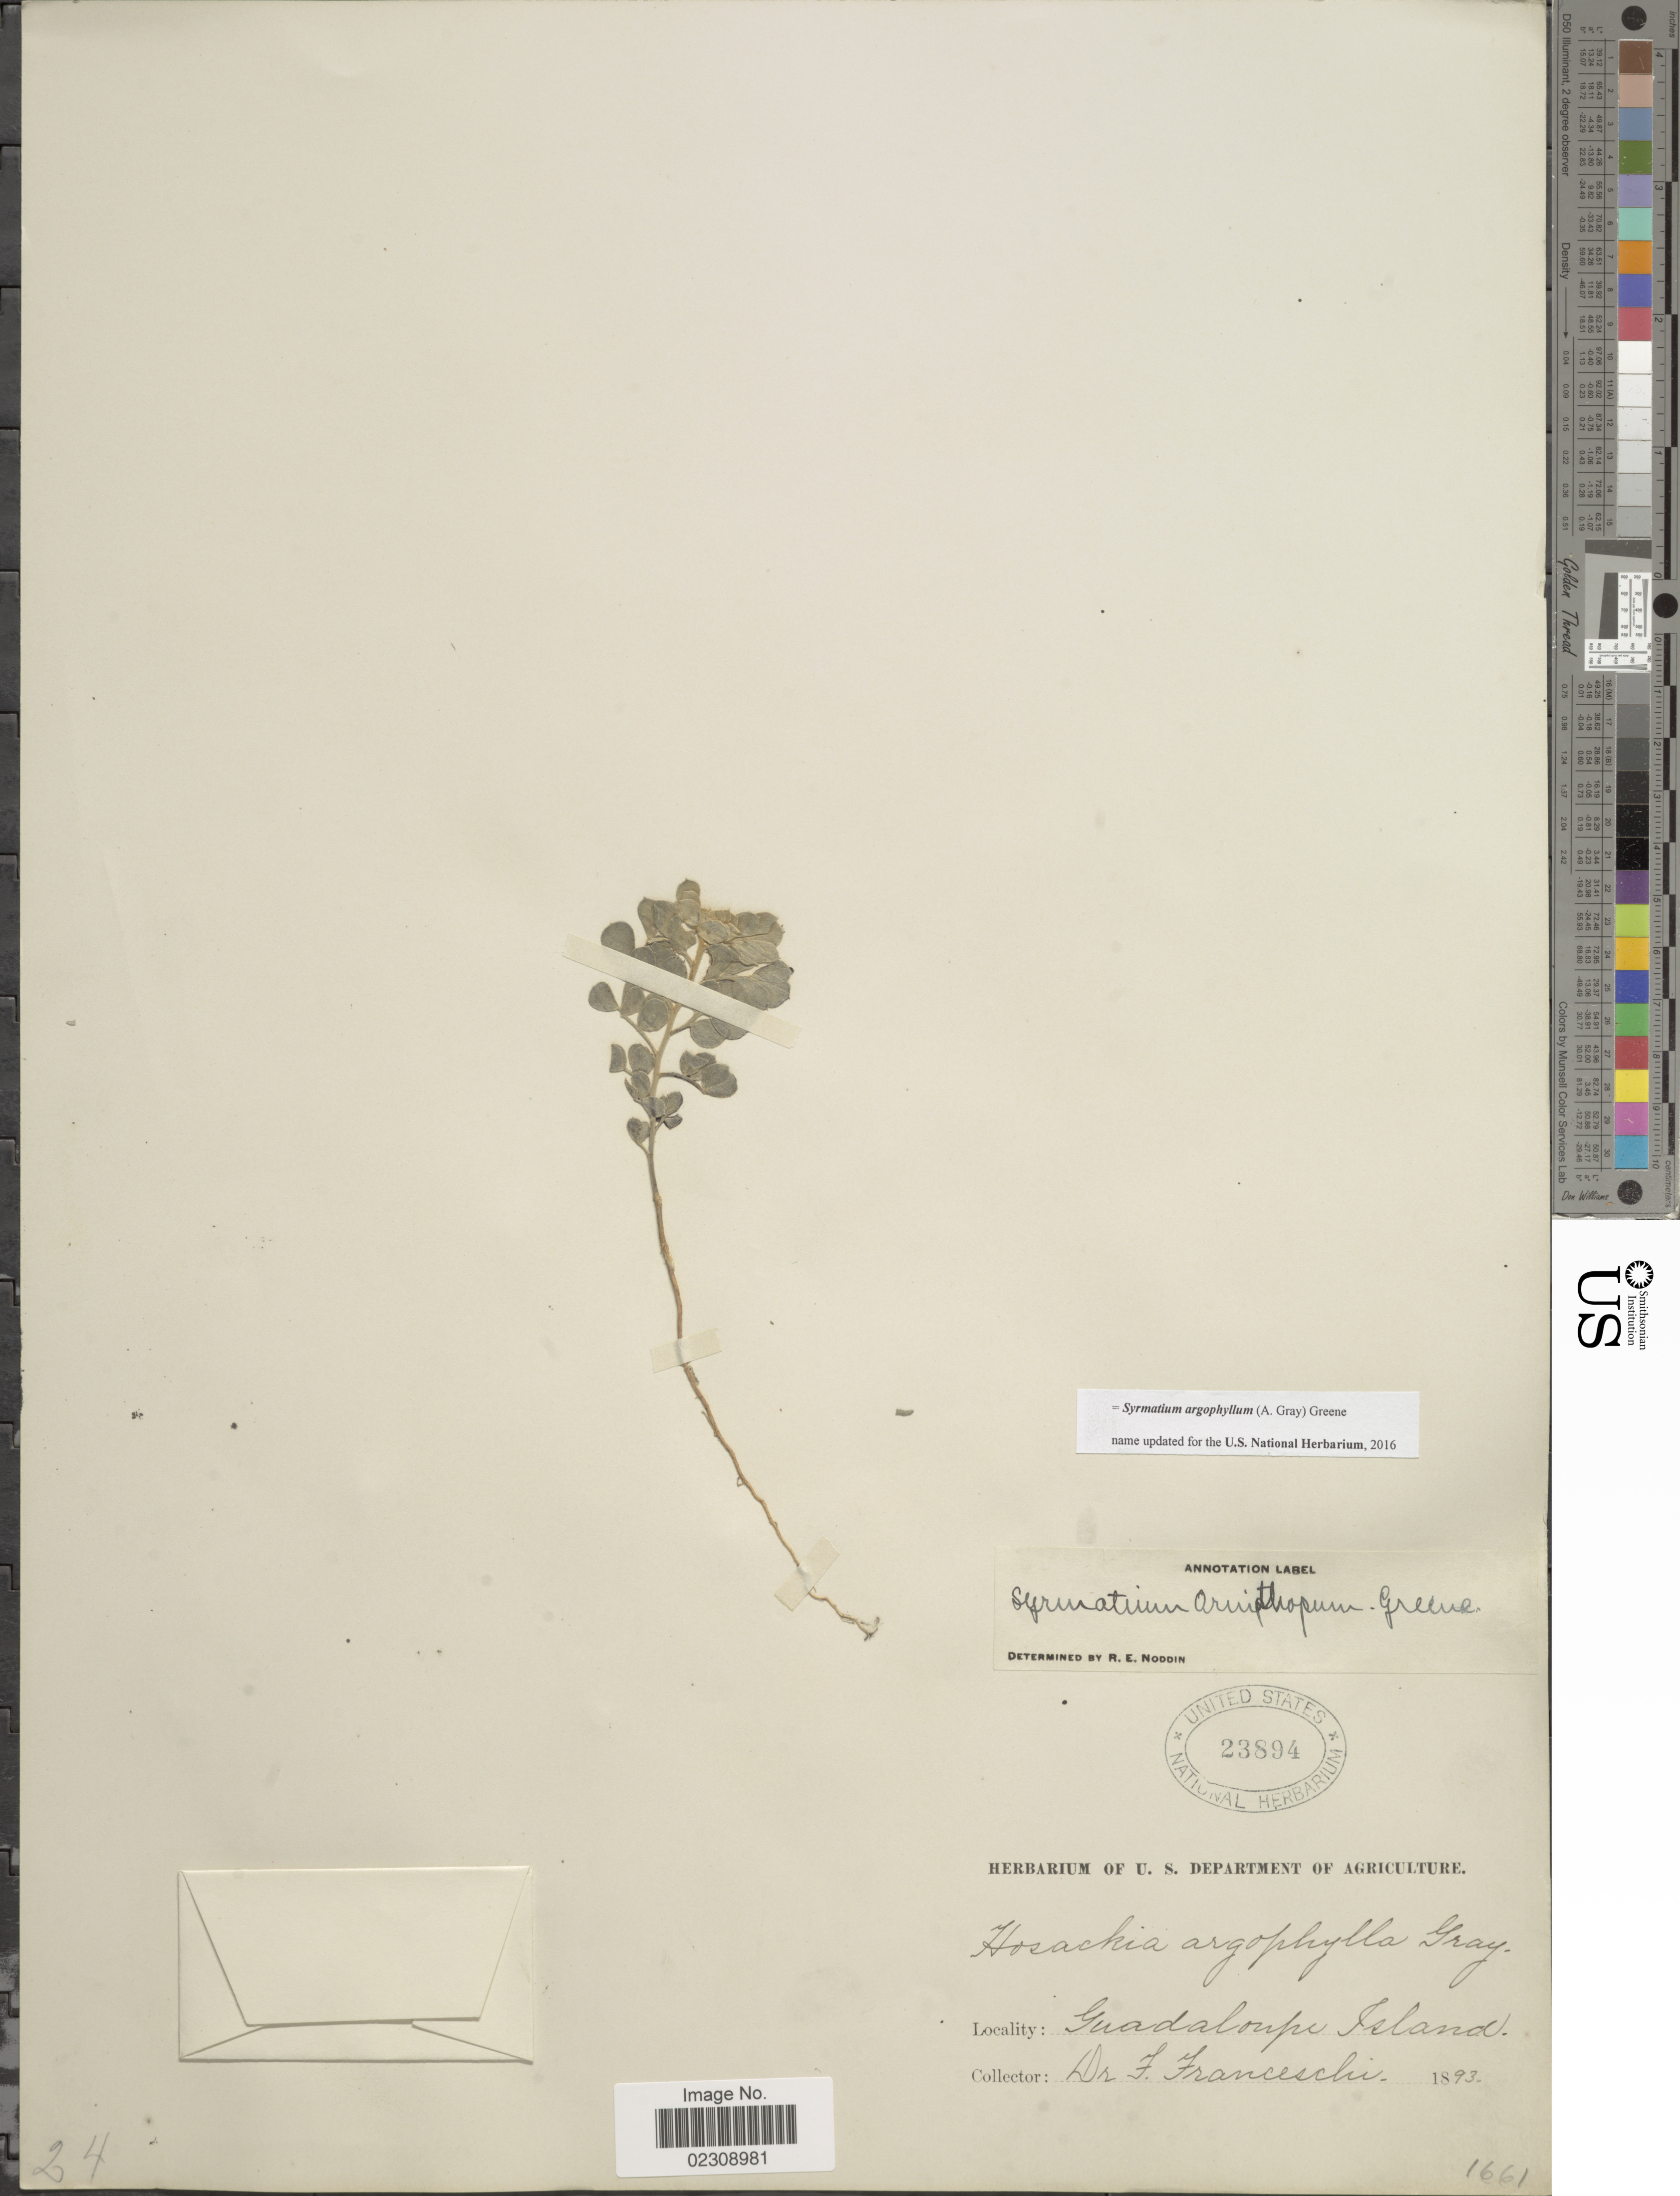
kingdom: Plantae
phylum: Tracheophyta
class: Magnoliopsida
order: Fabales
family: Fabaceae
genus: Syrmatium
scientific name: Syrmatium argophyllum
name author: (A. Gray) Greene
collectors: F. Franceschi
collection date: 1893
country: Mexico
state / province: Baja California Norte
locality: Guadaloupe Island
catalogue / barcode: US 23894